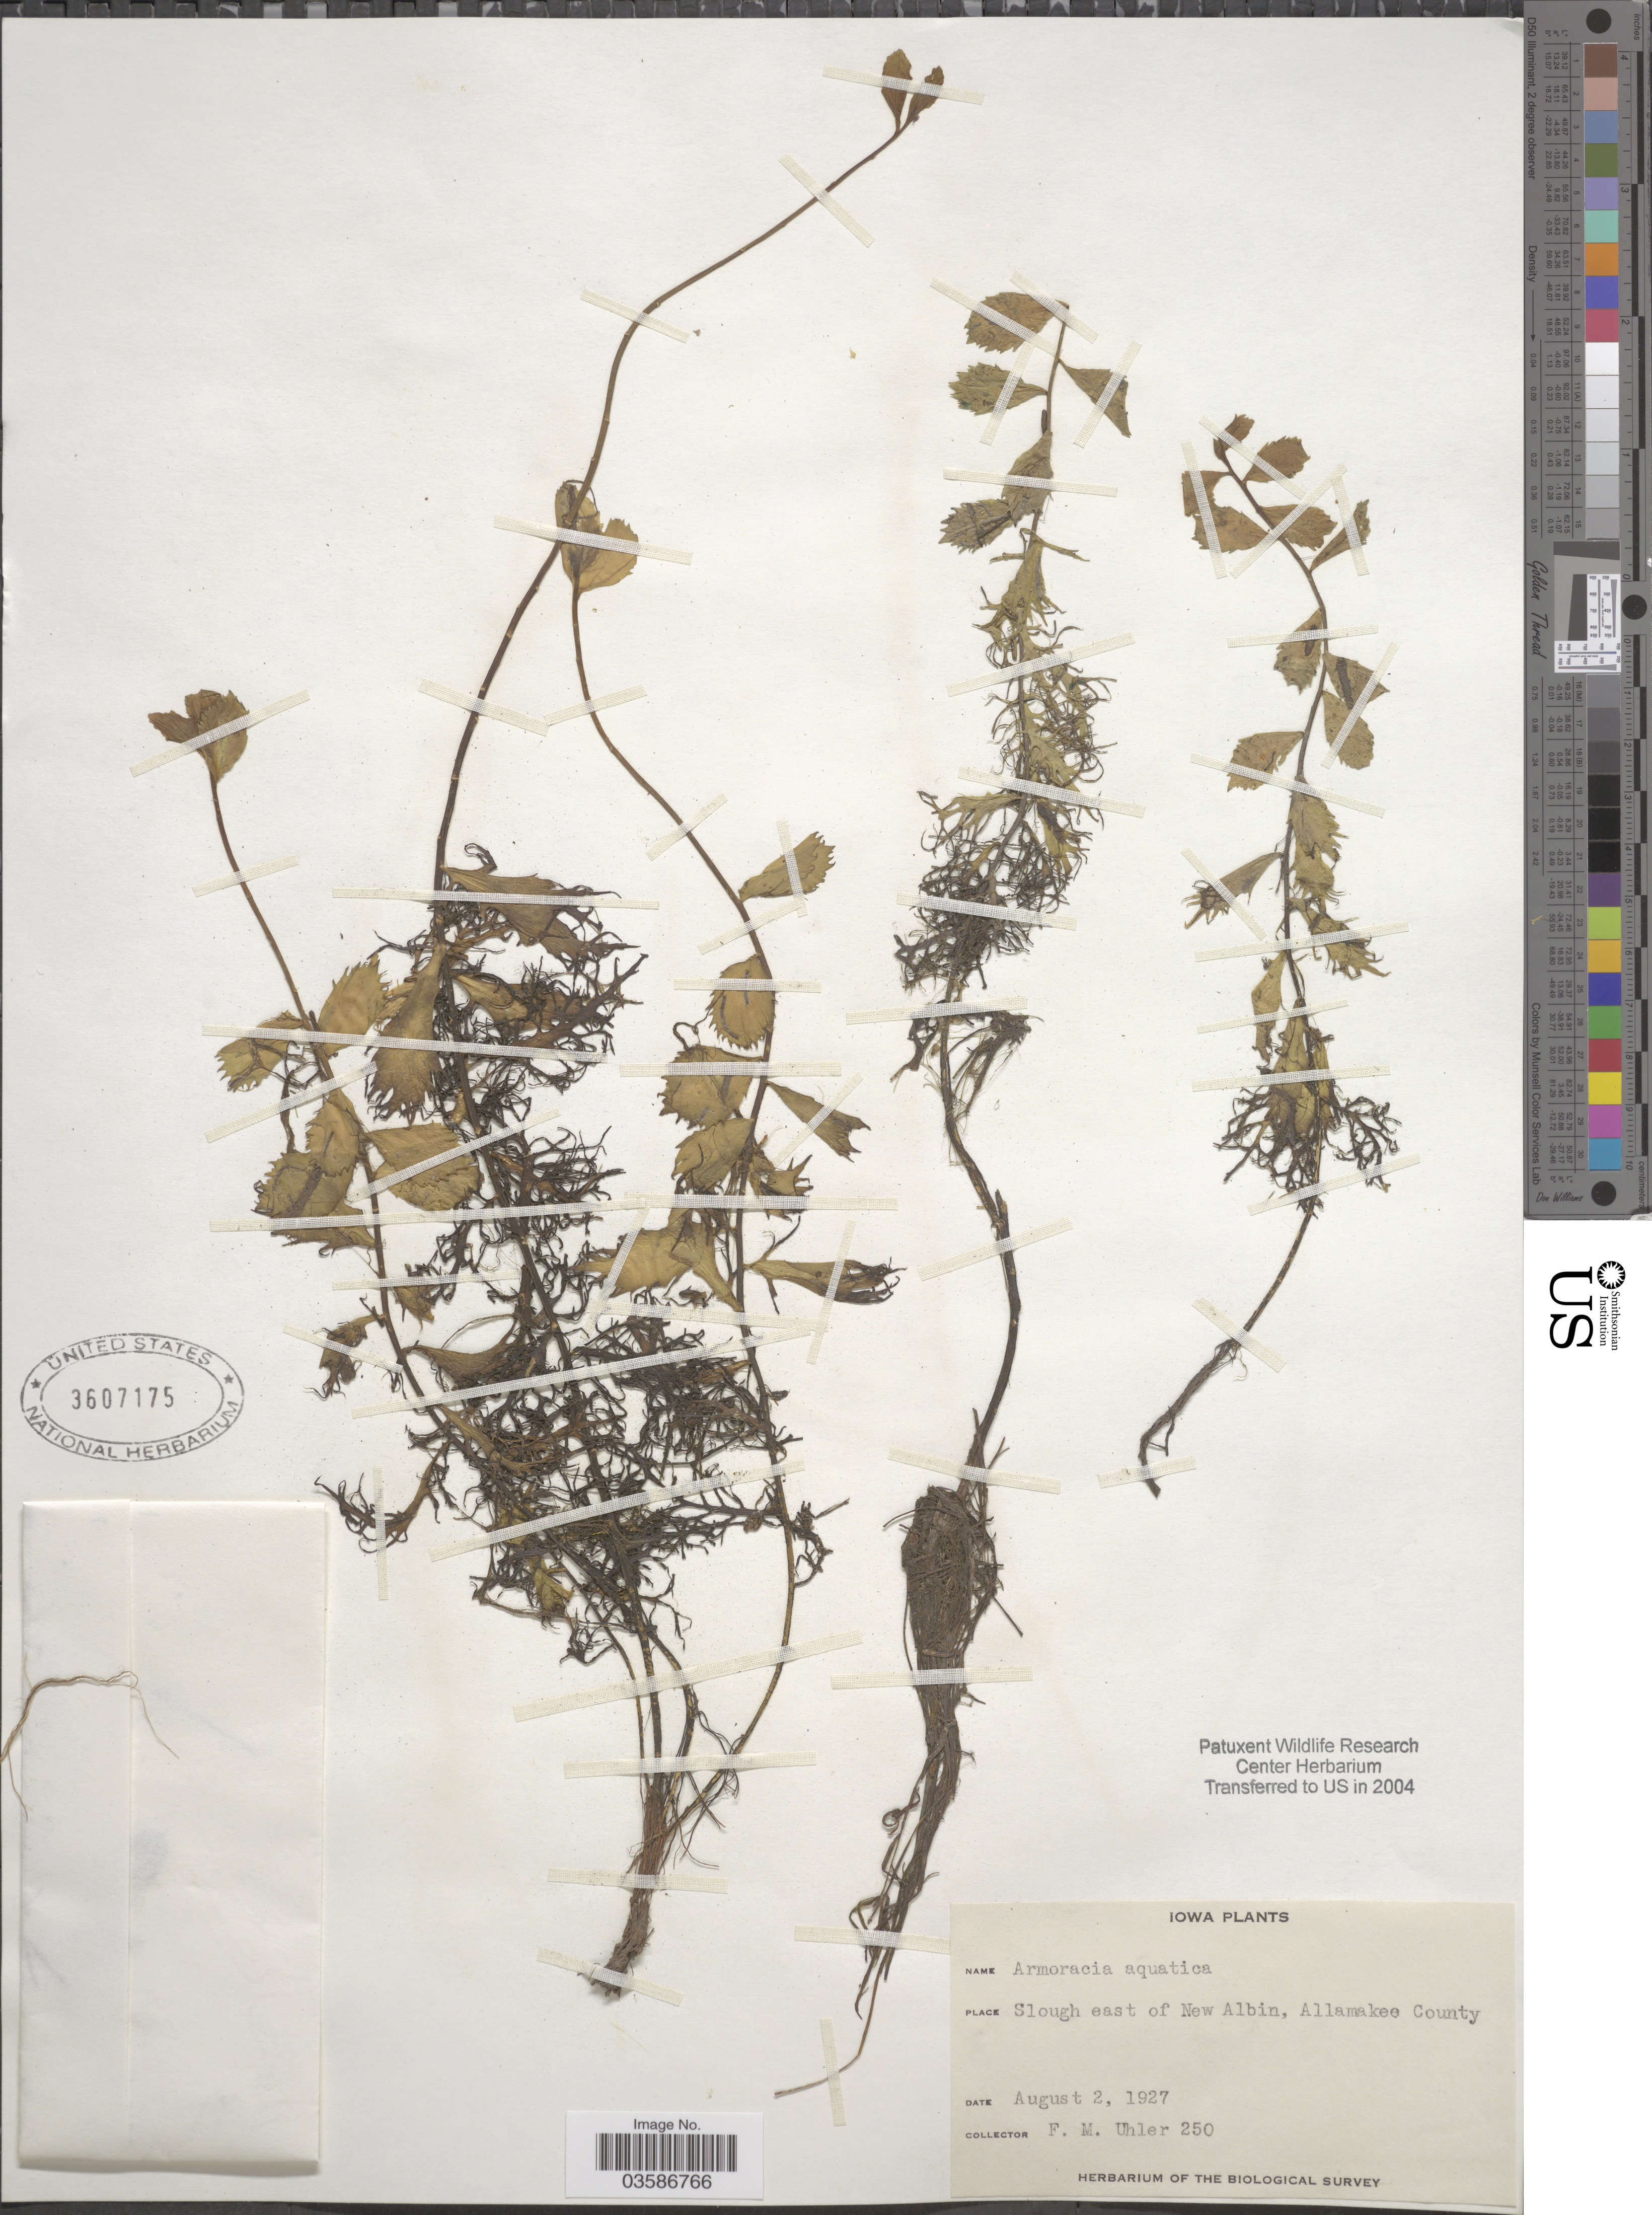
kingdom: Plantae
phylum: Tracheophyta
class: Magnoliopsida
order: Brassicales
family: Brassicaceae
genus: Rorippa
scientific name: Rorippa aquatica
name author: (Eaton) E.J. Palmer & Steyerm.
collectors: F. M. Uhler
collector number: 250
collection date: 1927-08-02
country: United States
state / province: Iowa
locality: Slough east of New Albin, Allamakee County.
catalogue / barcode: US 3607175